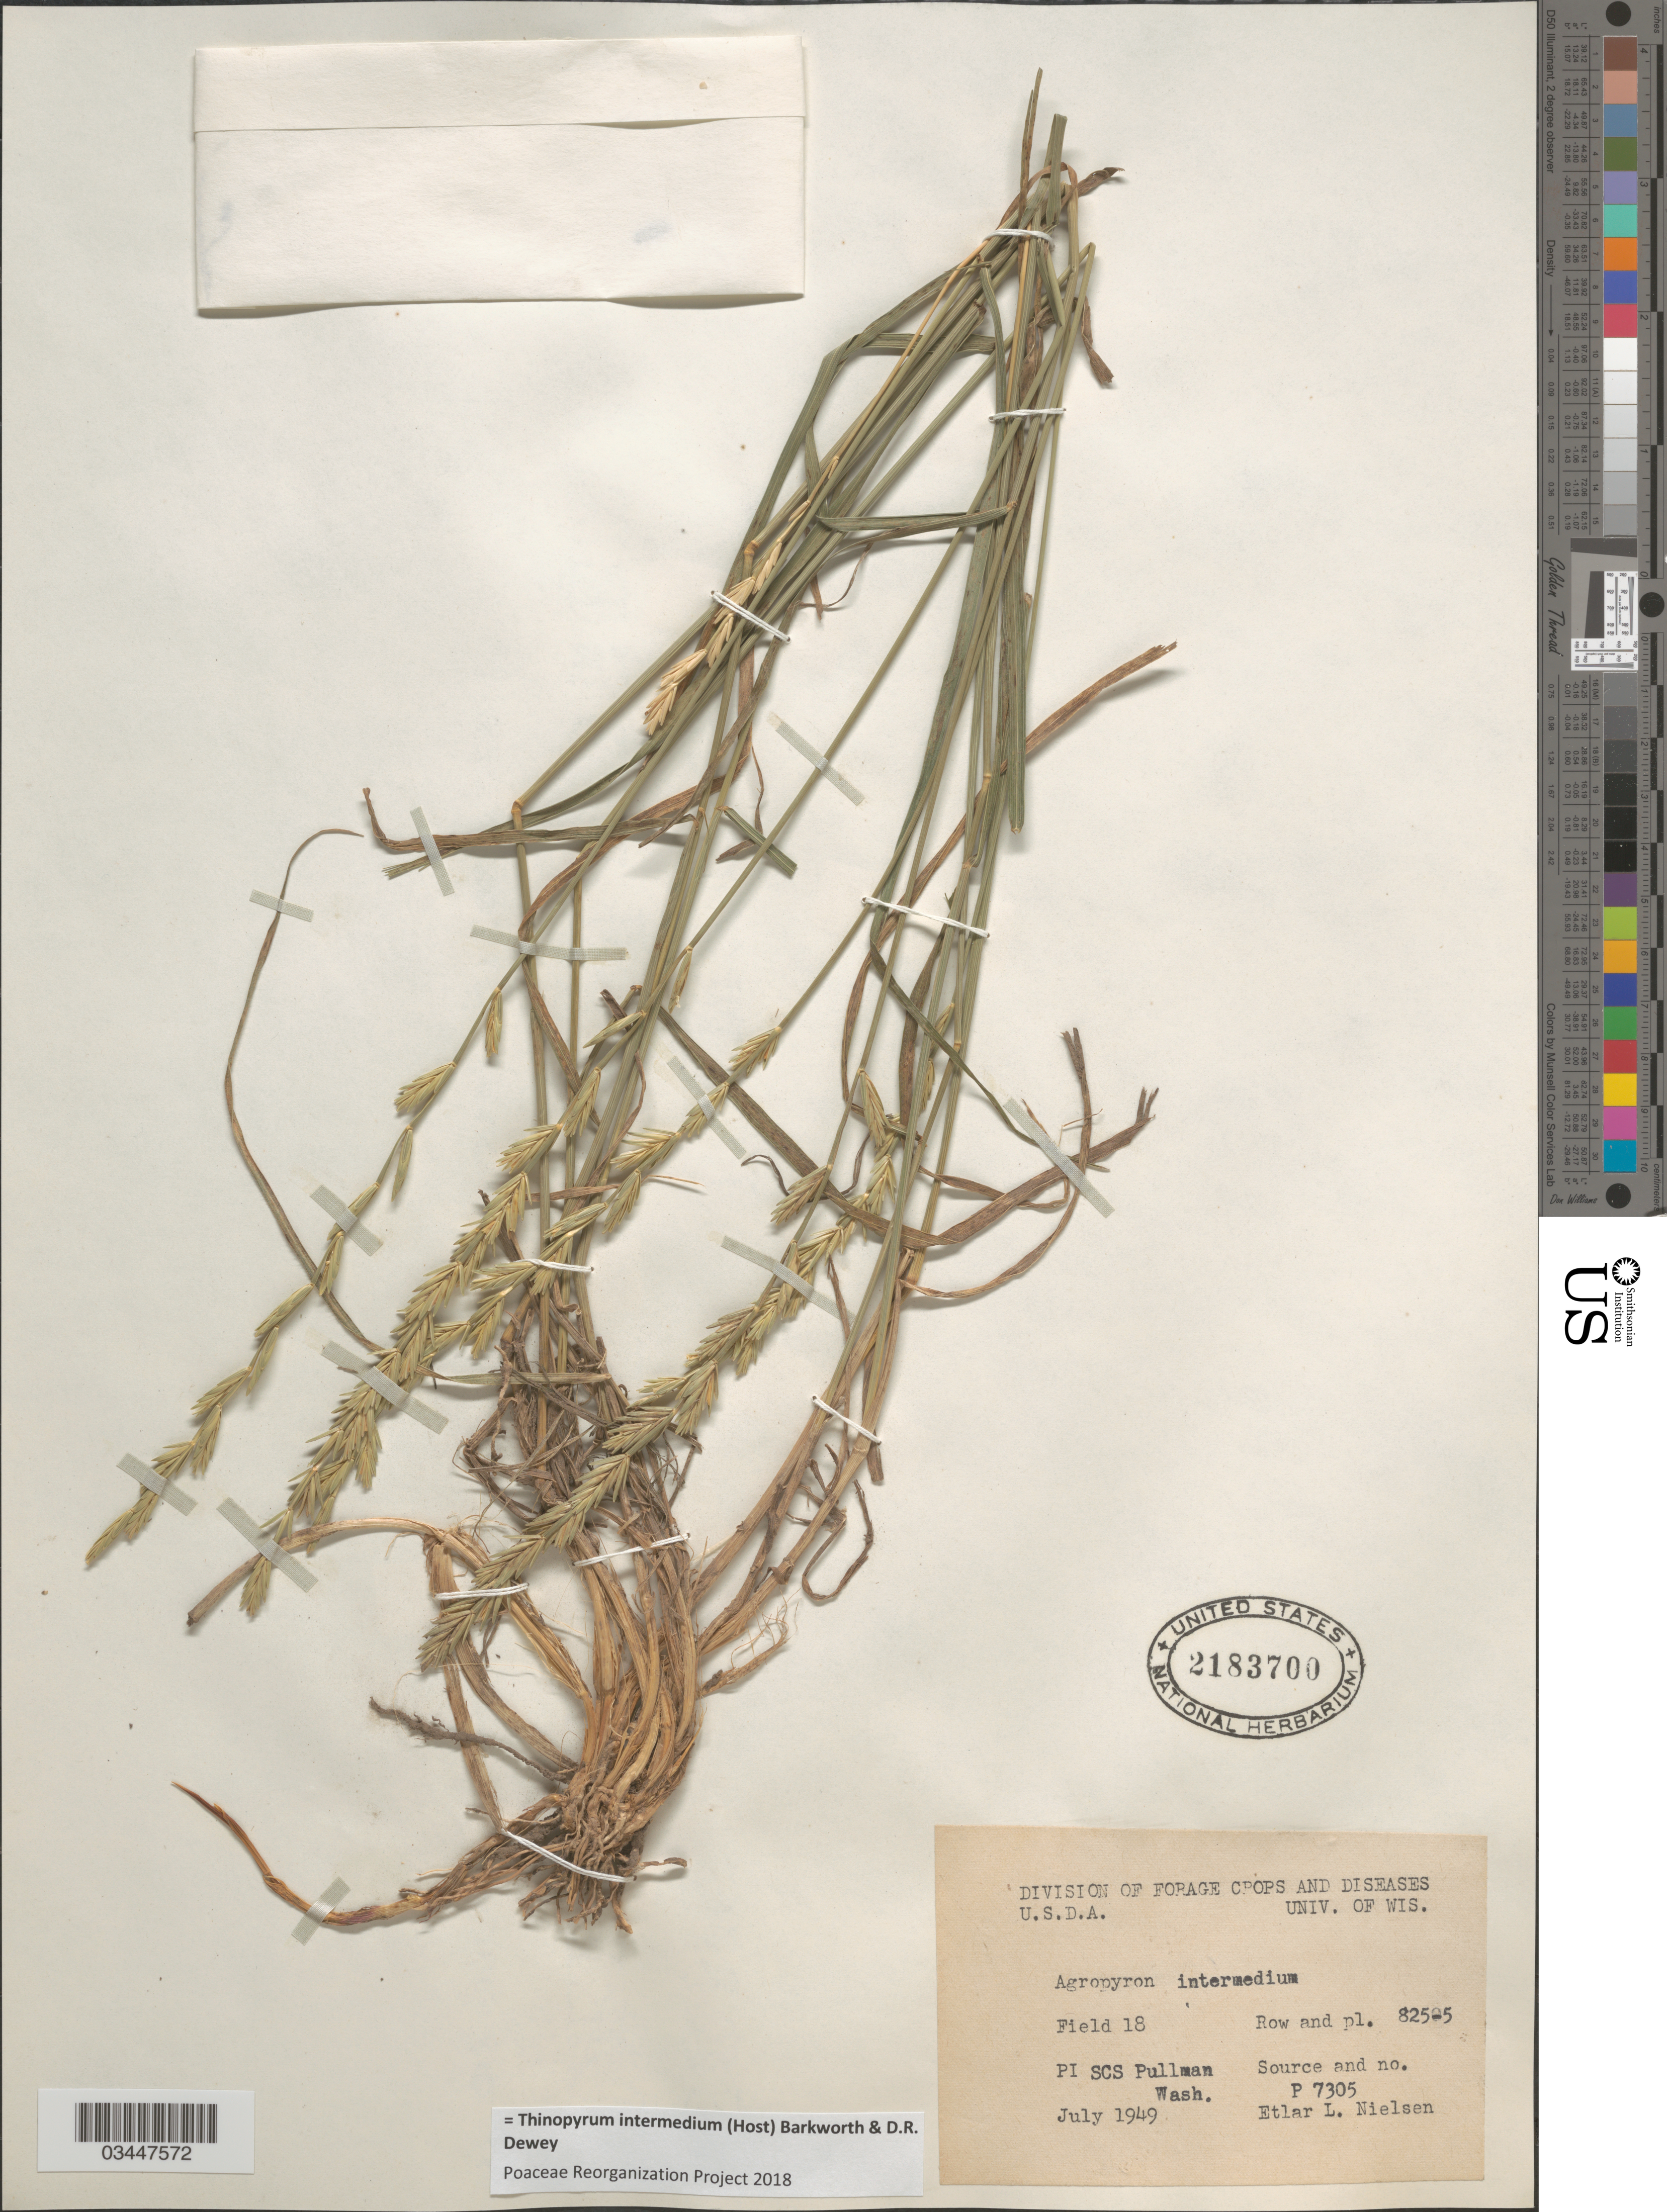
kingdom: Plantae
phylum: Tracheophyta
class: Liliopsida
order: Poales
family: Poaceae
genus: Thinopyrum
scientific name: Thinopyrum intermedium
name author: (Host) Barkworth & Dewey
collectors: E. L. Nielsen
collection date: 1949-07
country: United States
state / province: Washington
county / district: Whitman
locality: Field 18. Row and pl. 825-5. SCS Pullman.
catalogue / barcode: US 2183700